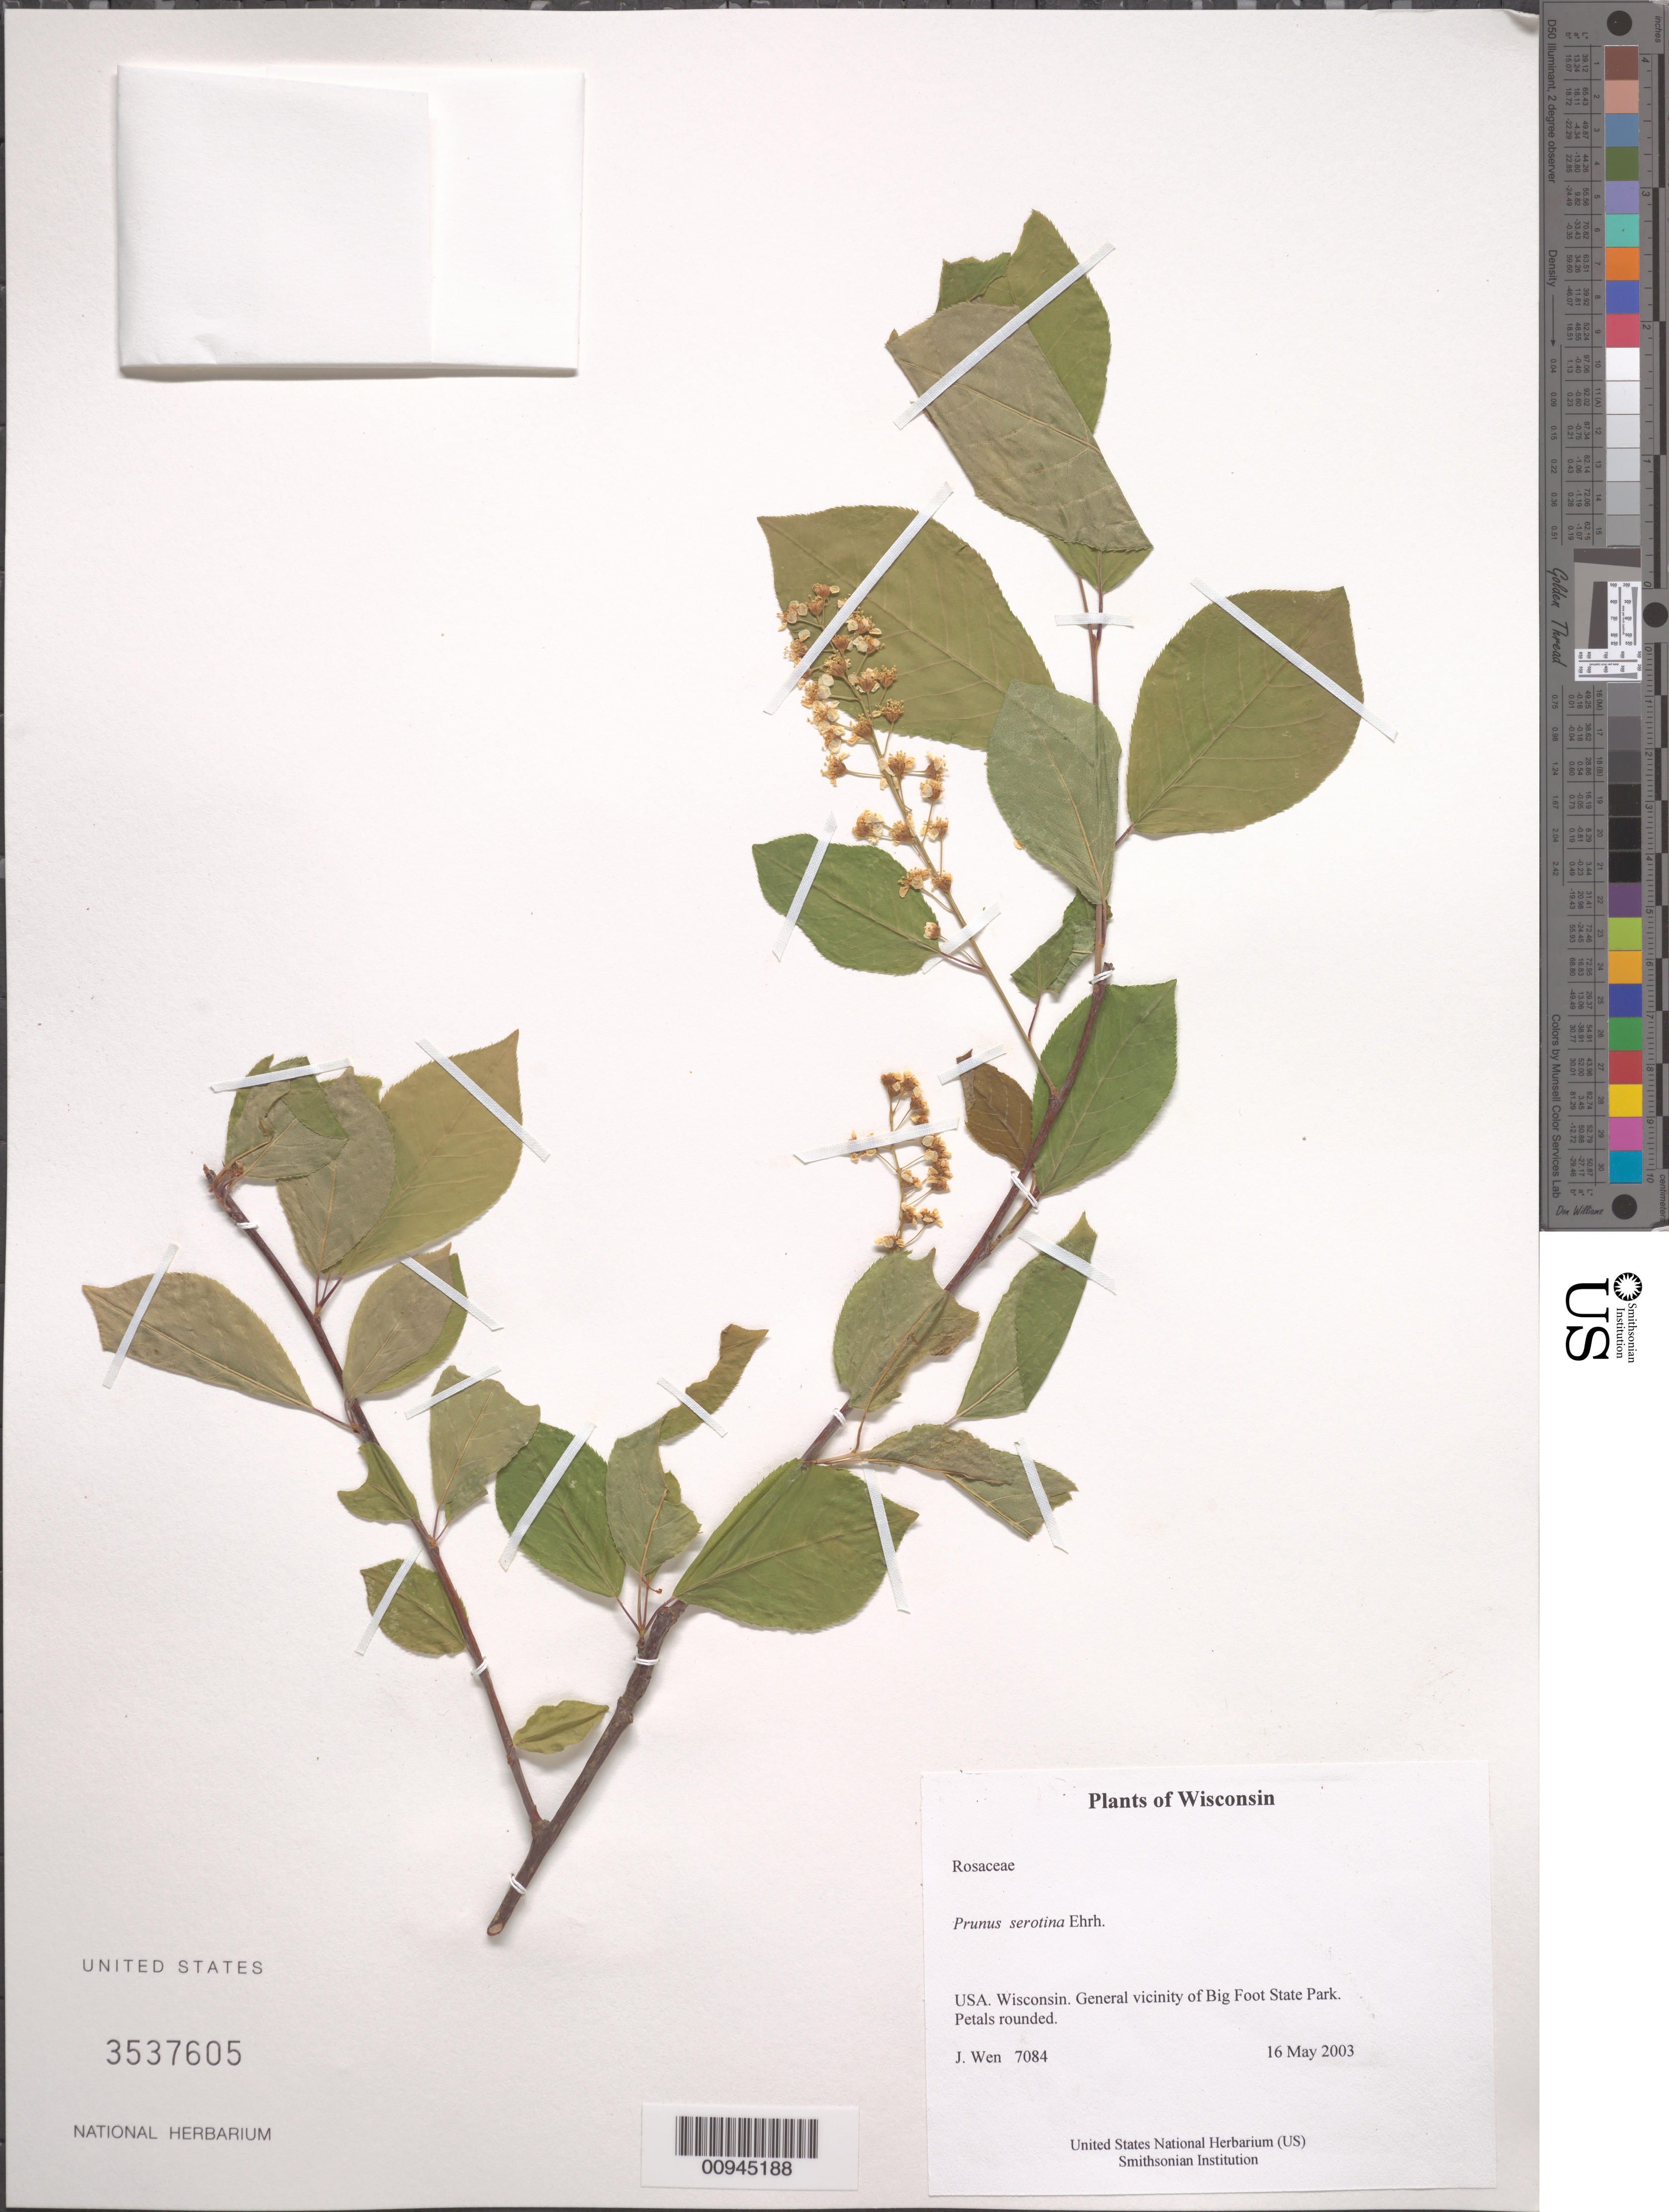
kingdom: Plantae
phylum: Tracheophyta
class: Magnoliopsida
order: Rosales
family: Rosaceae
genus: Prunus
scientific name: Prunus serotina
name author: Ehrh.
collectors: J. Wen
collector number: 7084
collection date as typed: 16 May 2003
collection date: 2003-05-16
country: United States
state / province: Wisconsin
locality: General vicinity of Big Foot State Park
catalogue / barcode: US 3537605